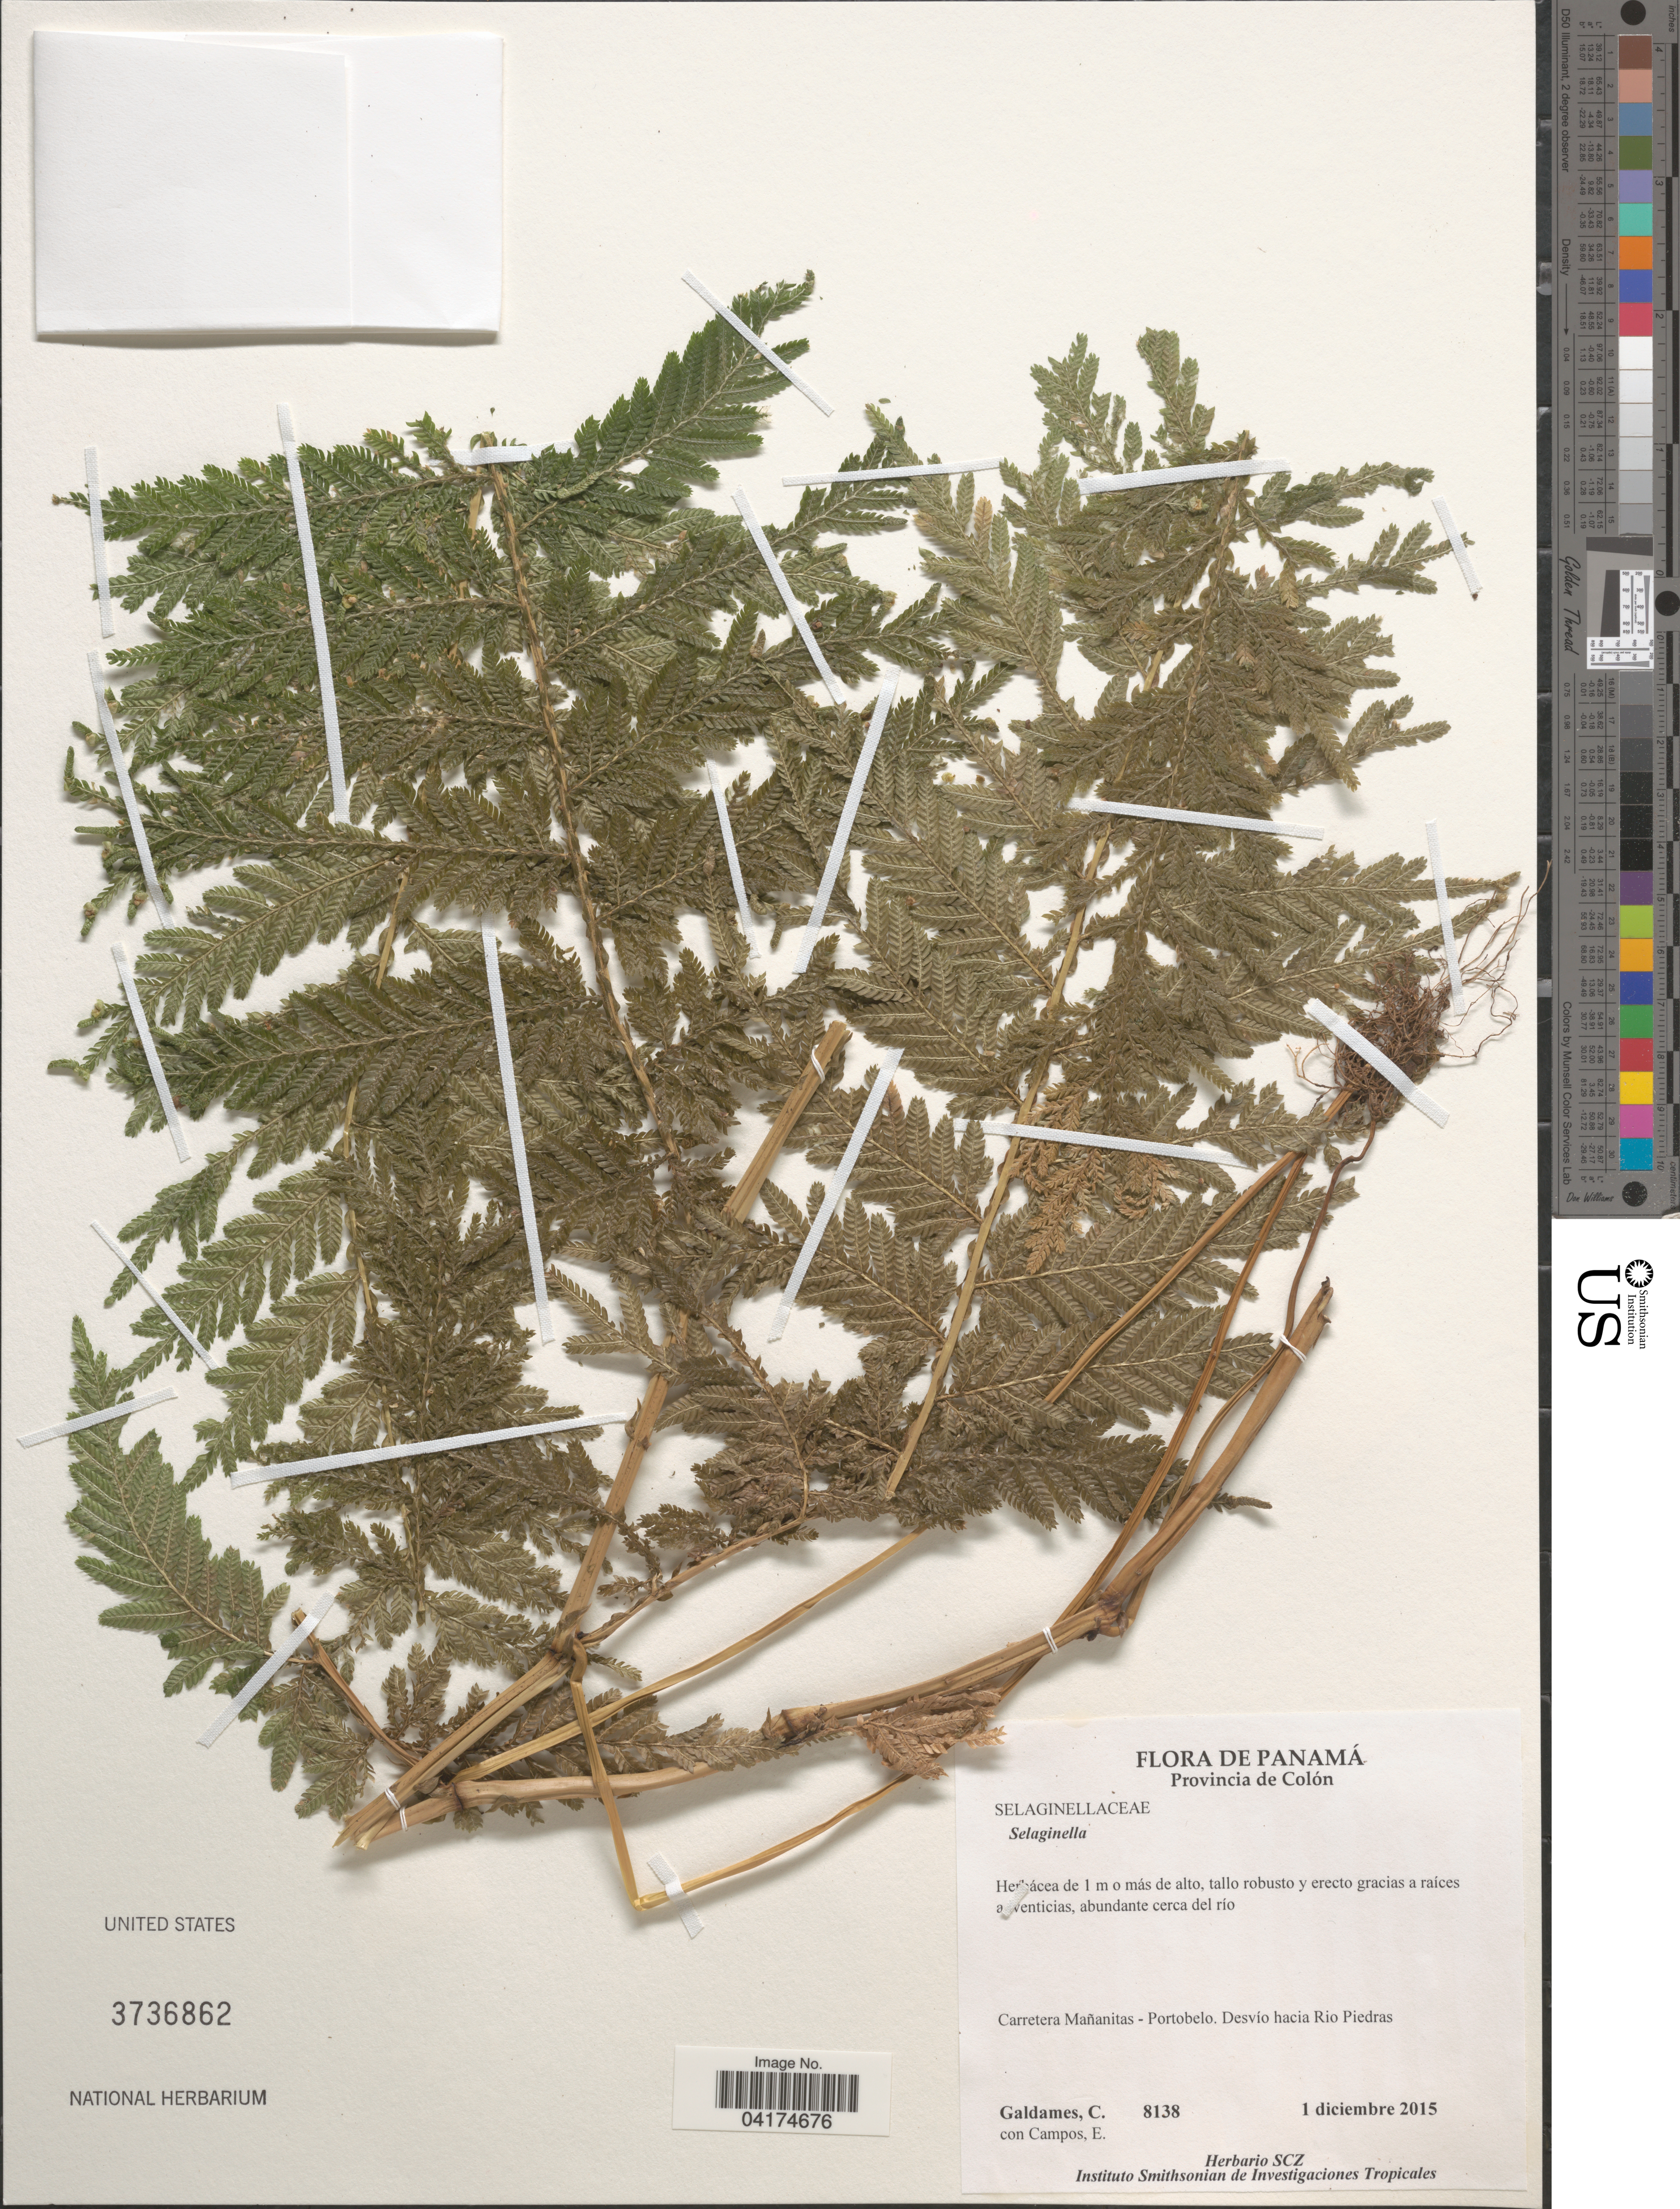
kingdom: Plantae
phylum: Tracheophyta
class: Lycopodiopsida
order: Selaginellales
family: Selaginellaceae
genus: Selaginella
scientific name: Selaginella sp.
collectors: C. Galdames & E. Campos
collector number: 8138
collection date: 2015-12-01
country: Panama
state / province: Colón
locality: Carretera Mañanitas - Portobelo. Desvío hacia Rio Piedras.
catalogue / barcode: US 3736862